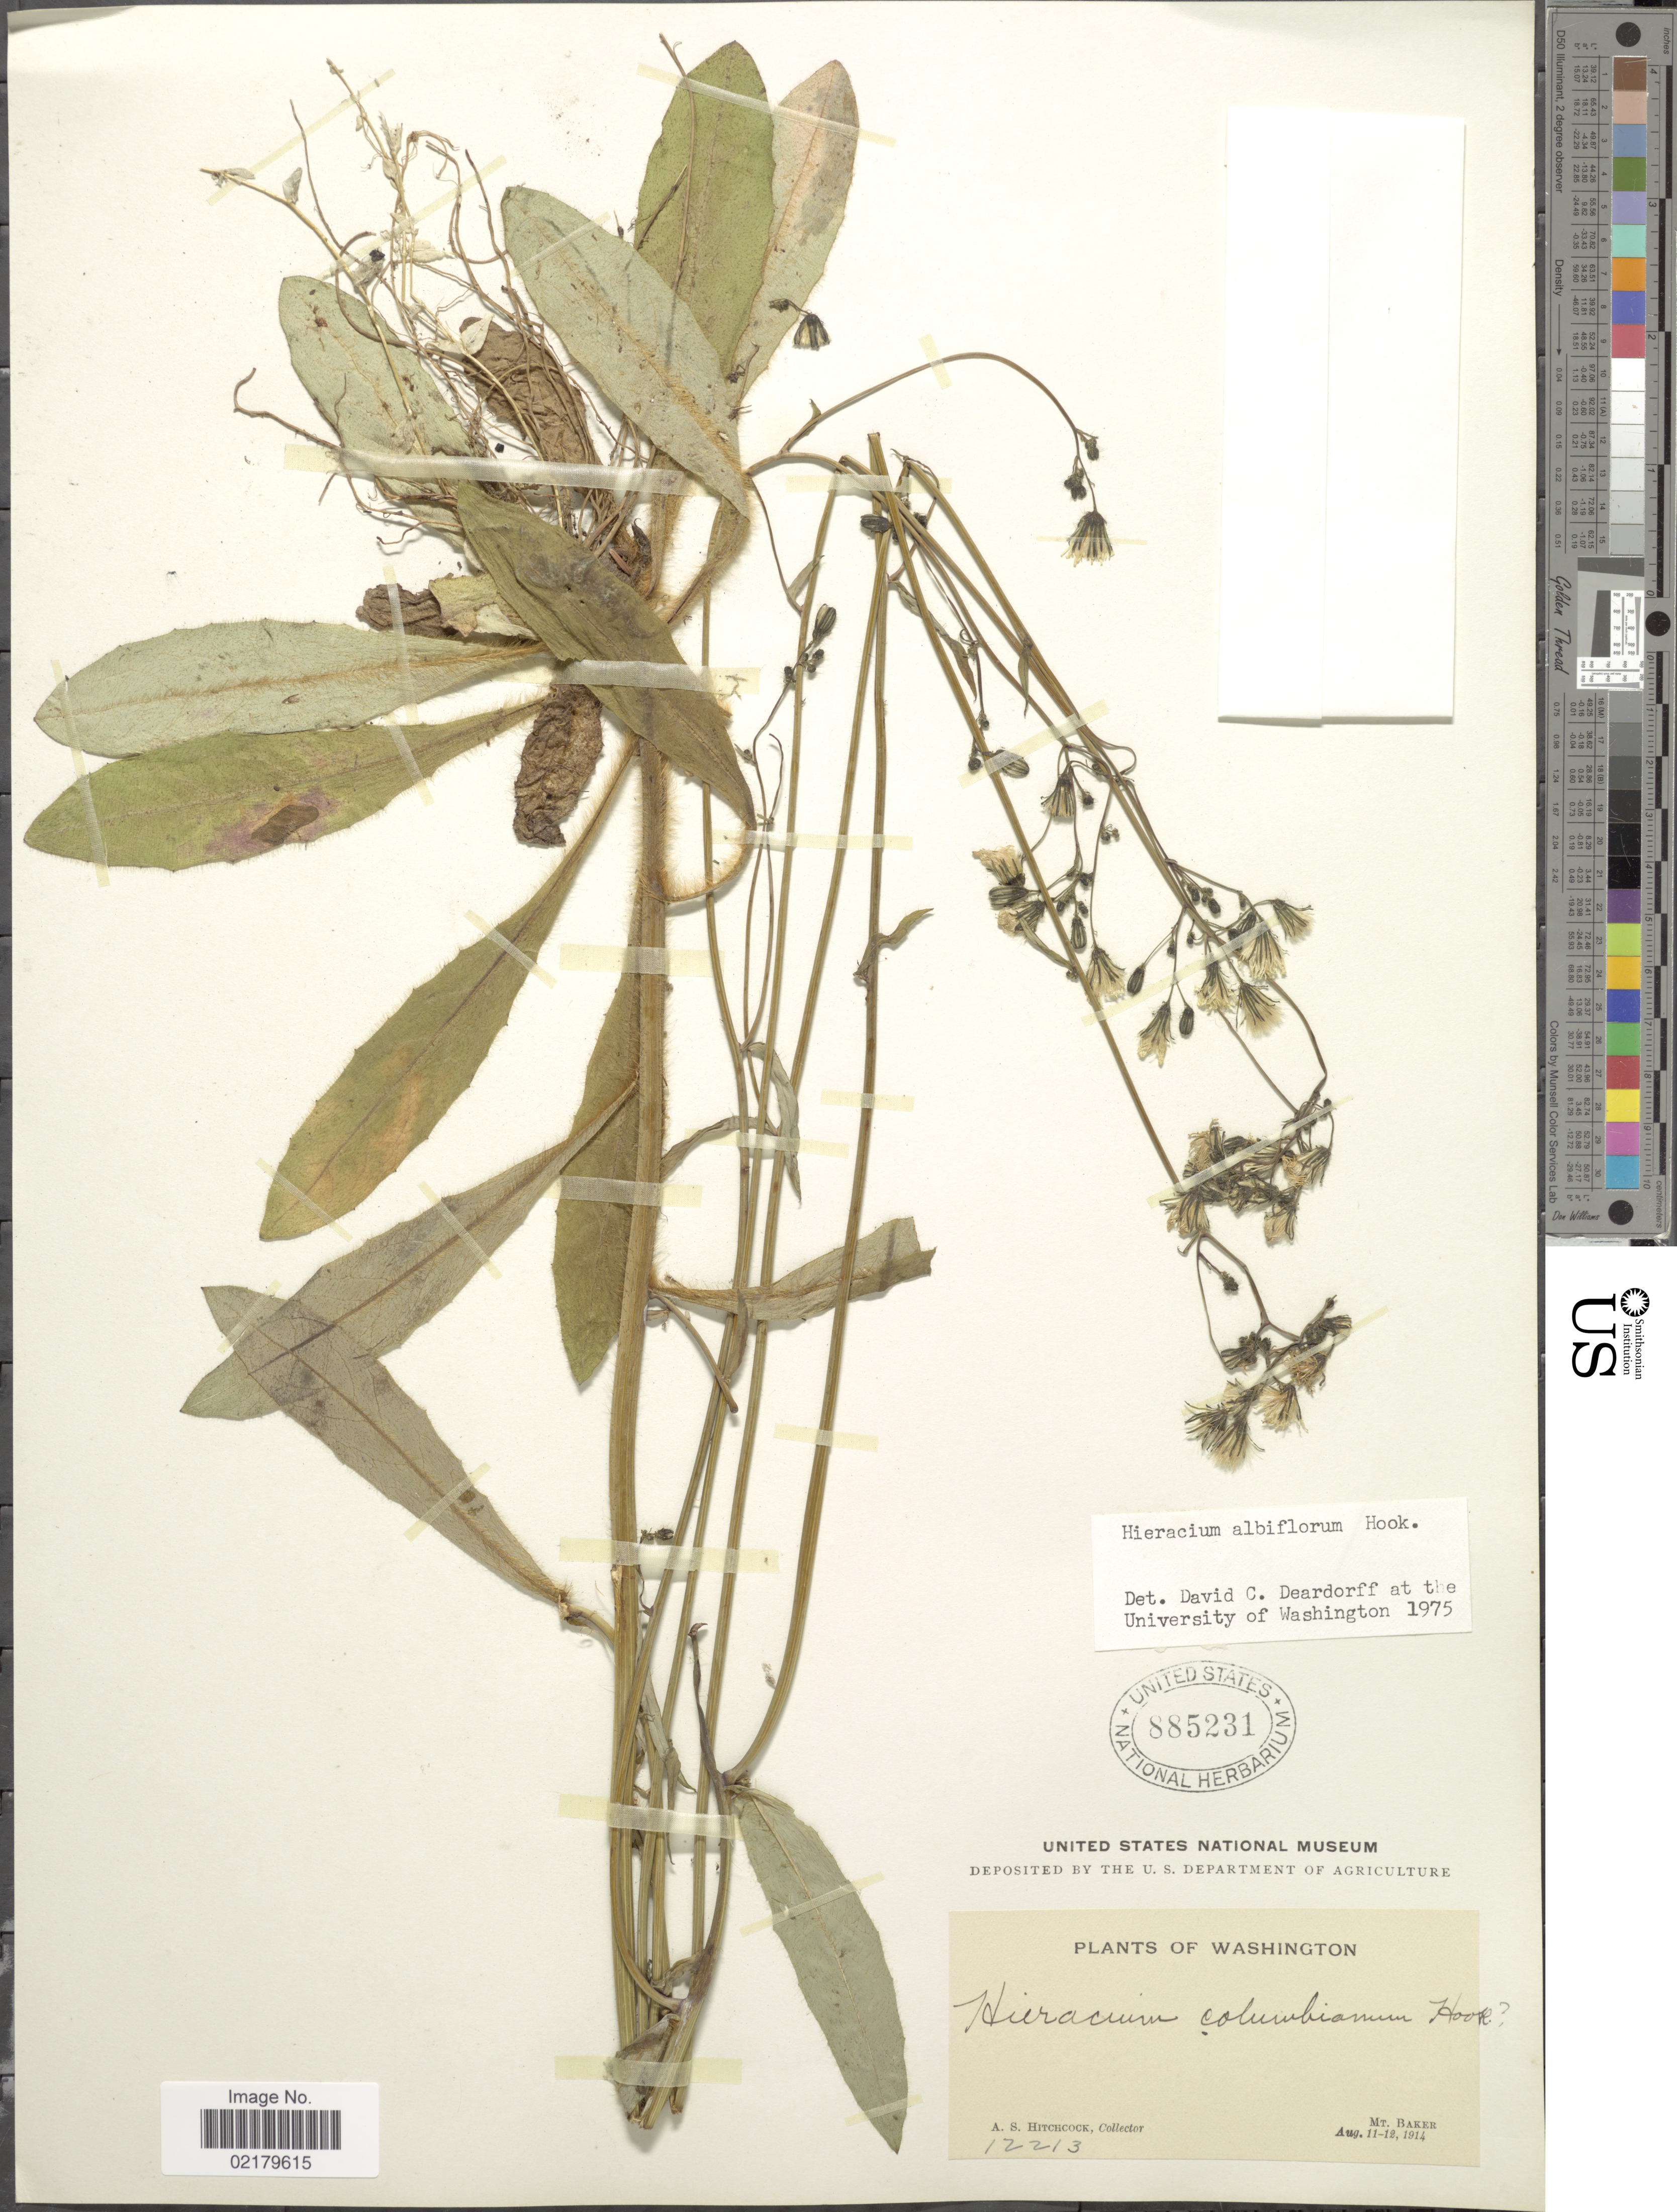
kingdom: Plantae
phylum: Tracheophyta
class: Magnoliopsida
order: Asterales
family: Asteraceae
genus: Hieracium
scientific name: Hieracium albiflorum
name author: Hook.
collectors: A. S. Hitchcock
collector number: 12213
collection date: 1914-08-11/1914-08-12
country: United States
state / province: Washington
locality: Mt Baker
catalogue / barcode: US 885231